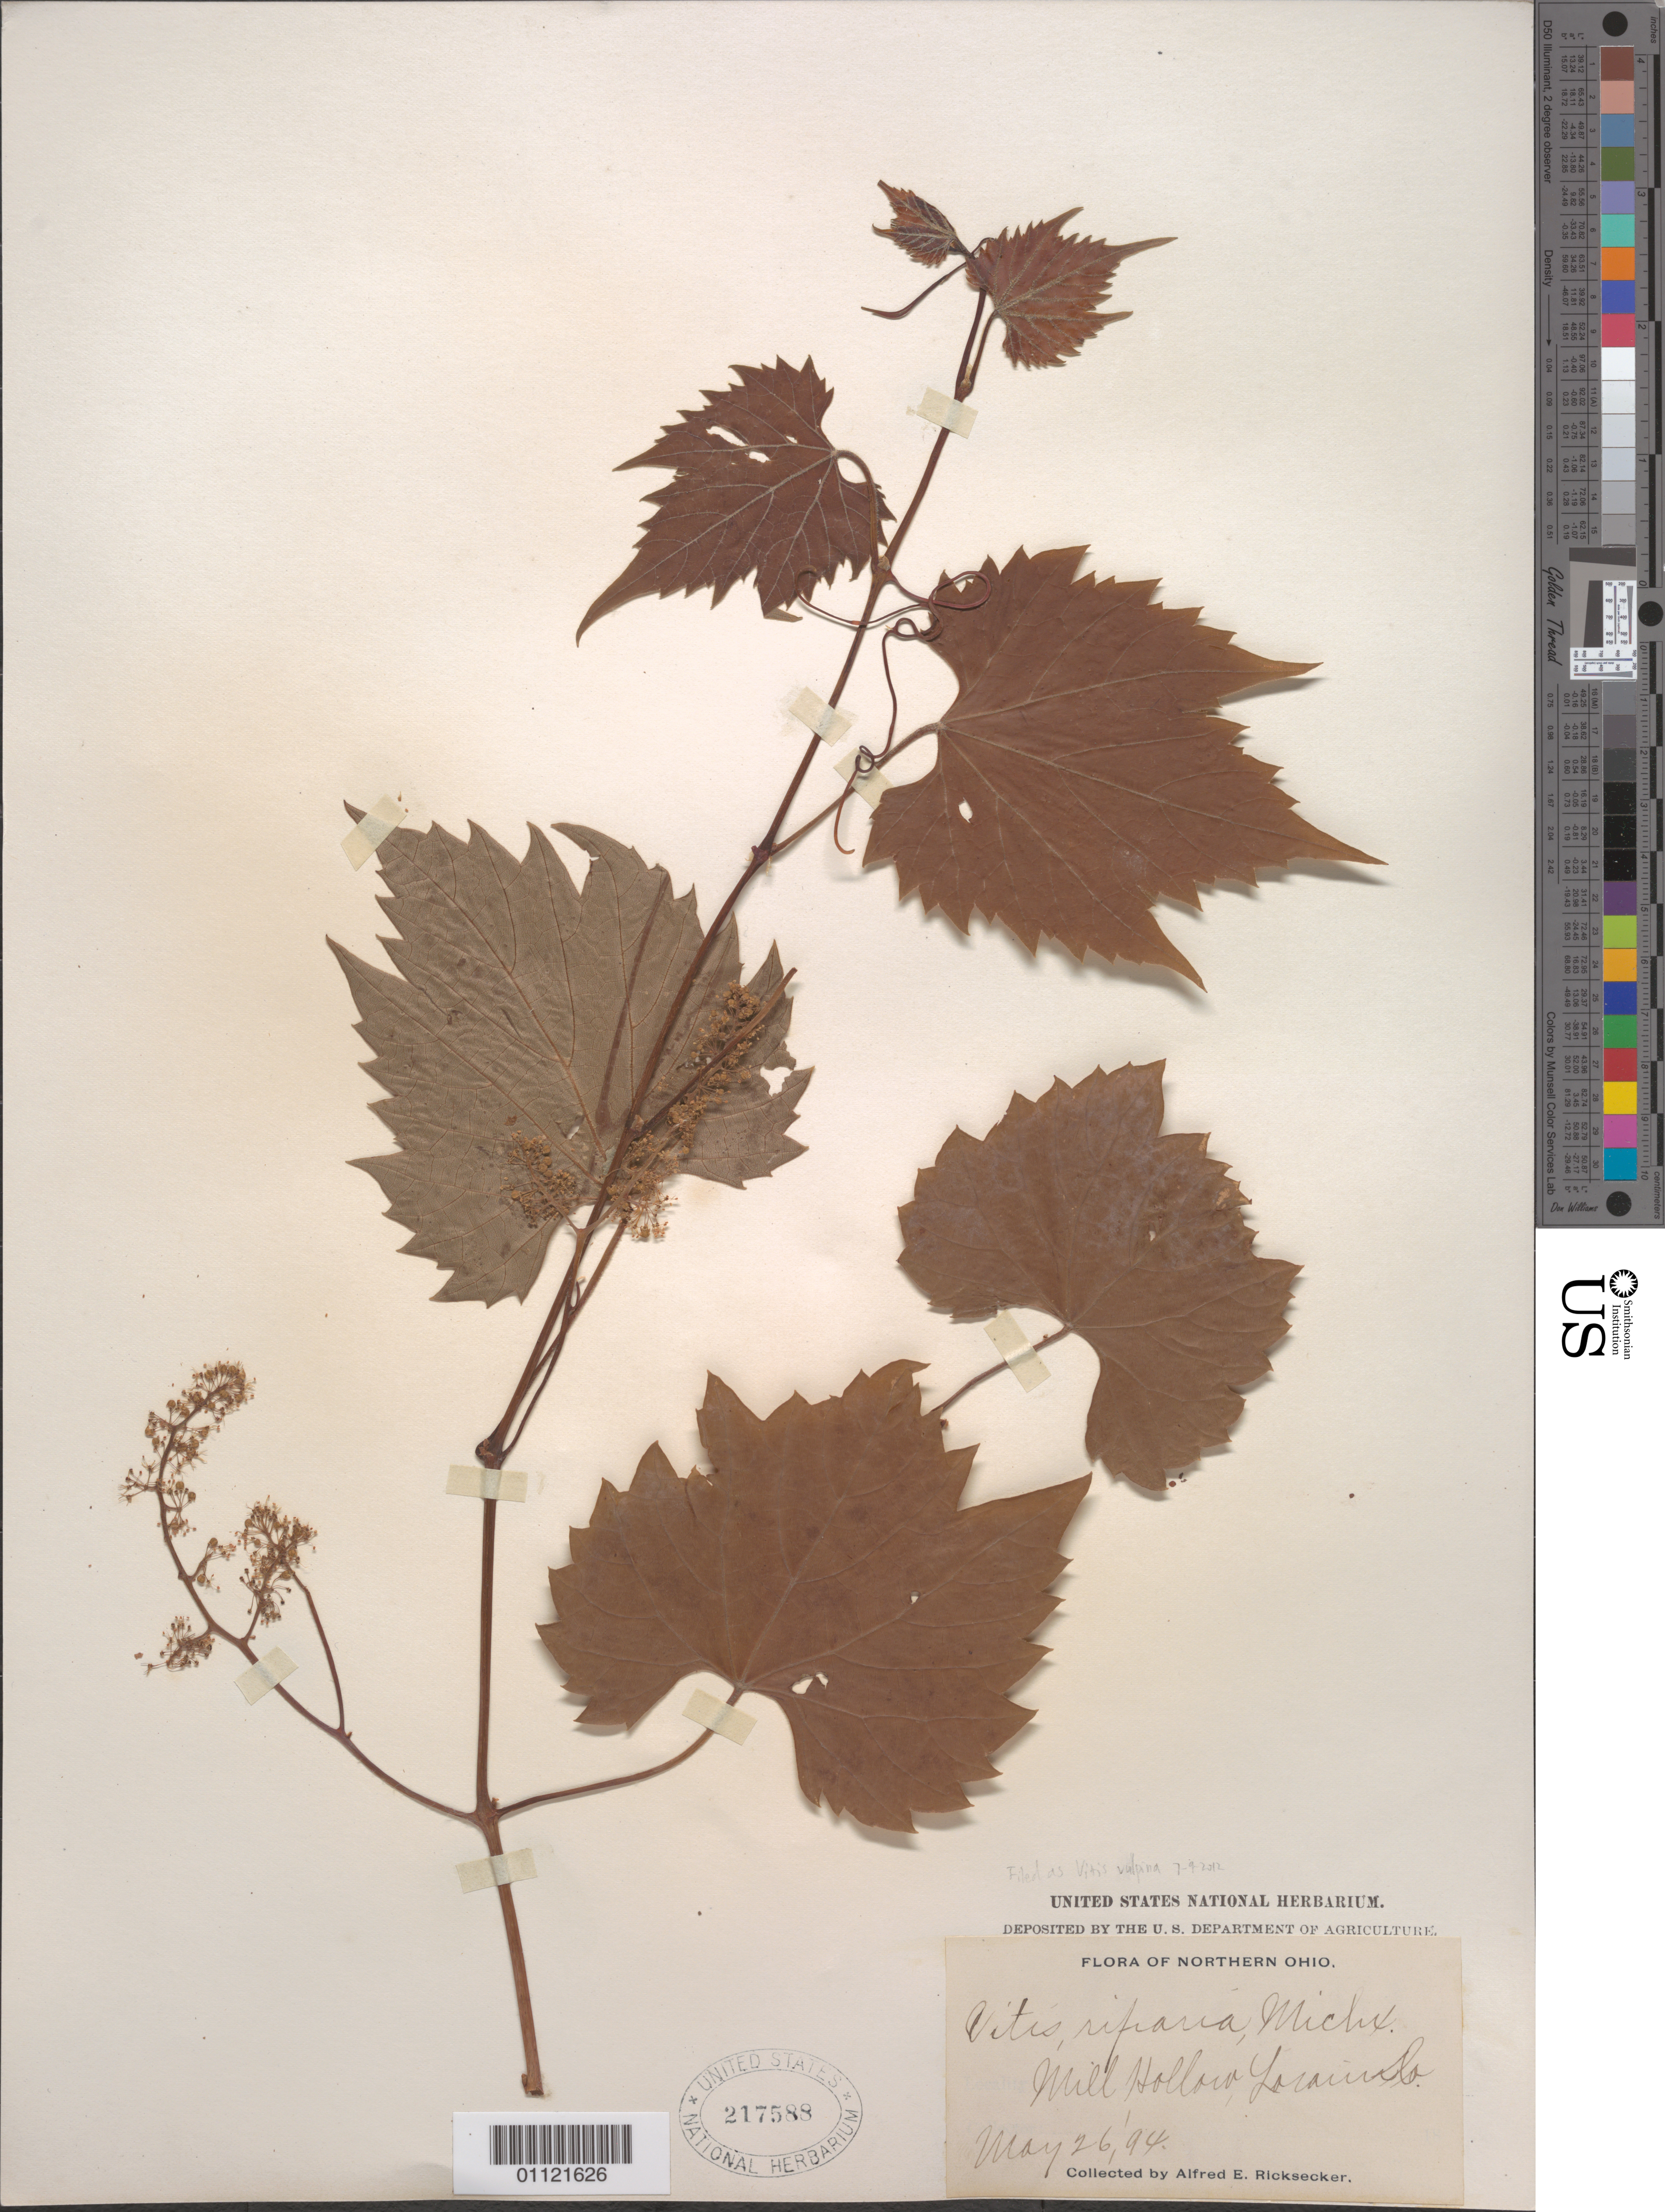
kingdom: Plantae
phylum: Tracheophyta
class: Magnoliopsida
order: Vitales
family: Vitaceae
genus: Vitis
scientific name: Vitis vulpina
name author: L.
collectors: A. E. Ricksecker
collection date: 1894-05-26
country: United States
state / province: Ohio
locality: Mill Hollow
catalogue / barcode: US 217588